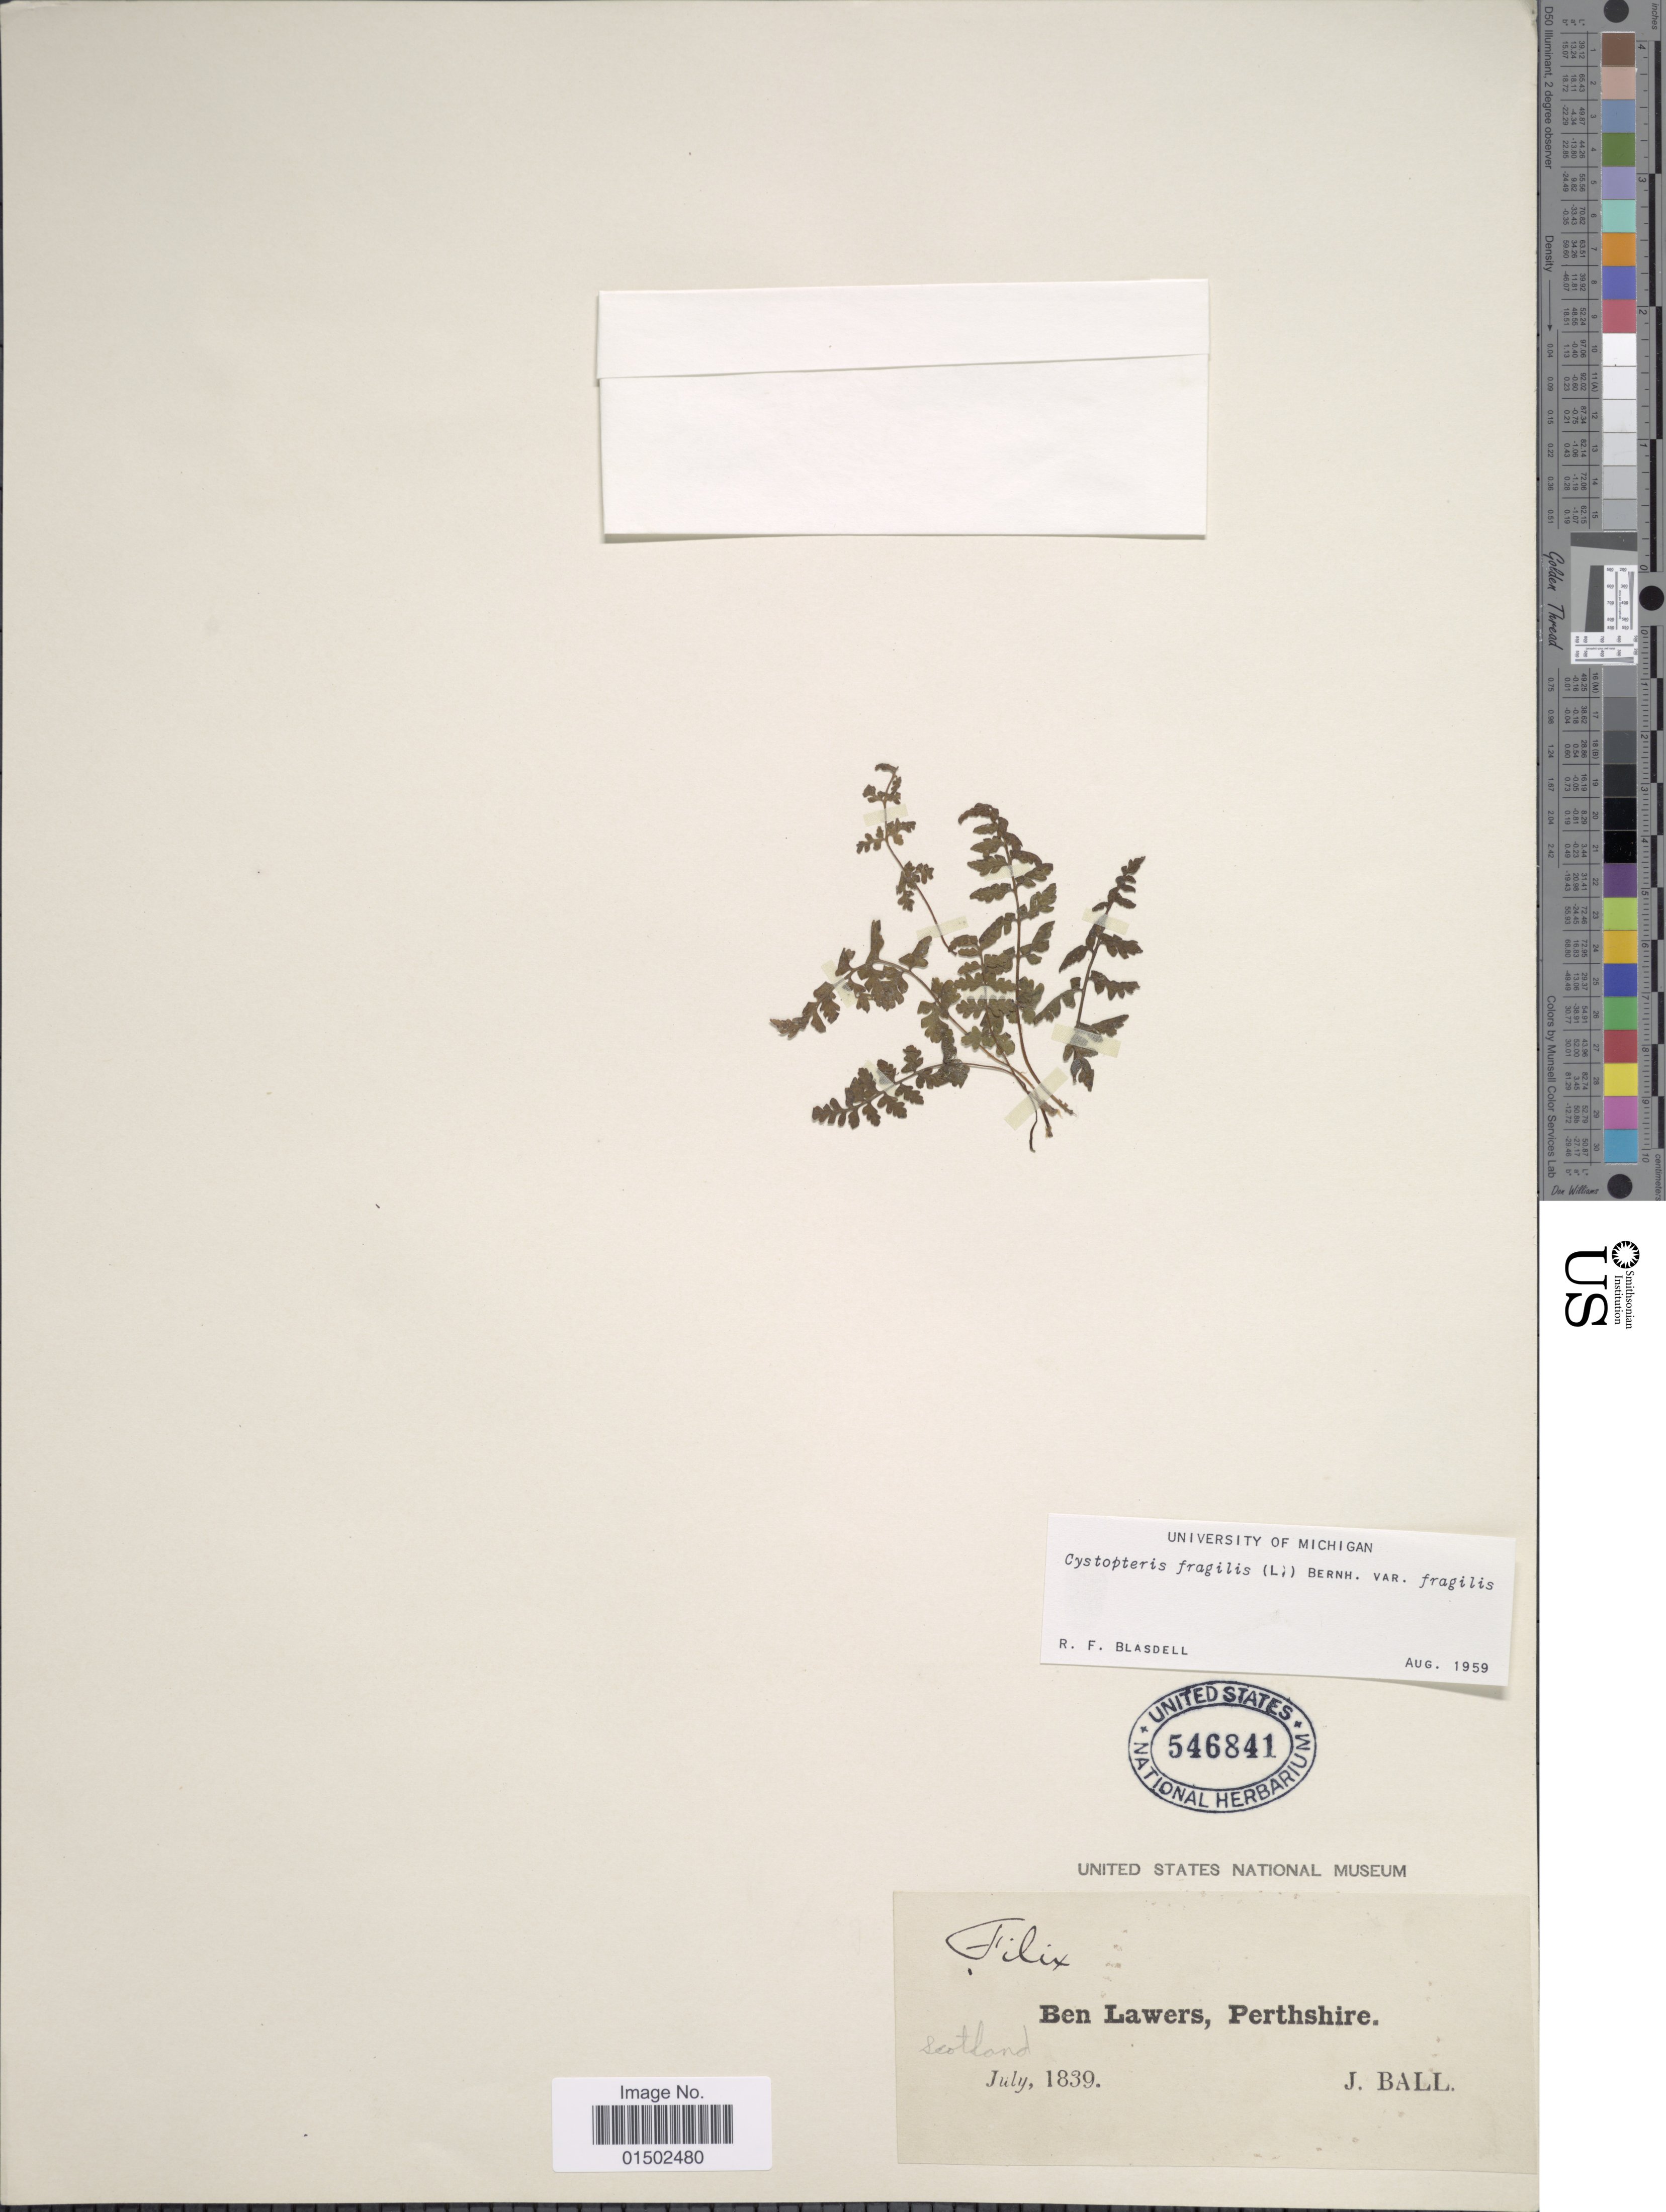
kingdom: Plantae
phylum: Tracheophyta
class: Polypodiopsida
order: Polypodiales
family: Cystopteridaceae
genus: Cystopteris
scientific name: Cystopteris fragilis var. fragilis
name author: (L.) Bernh.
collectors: J. Ball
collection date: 1839-07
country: United Kingdom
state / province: Scotland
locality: Ben Lawers, Perthshire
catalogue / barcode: US 546841